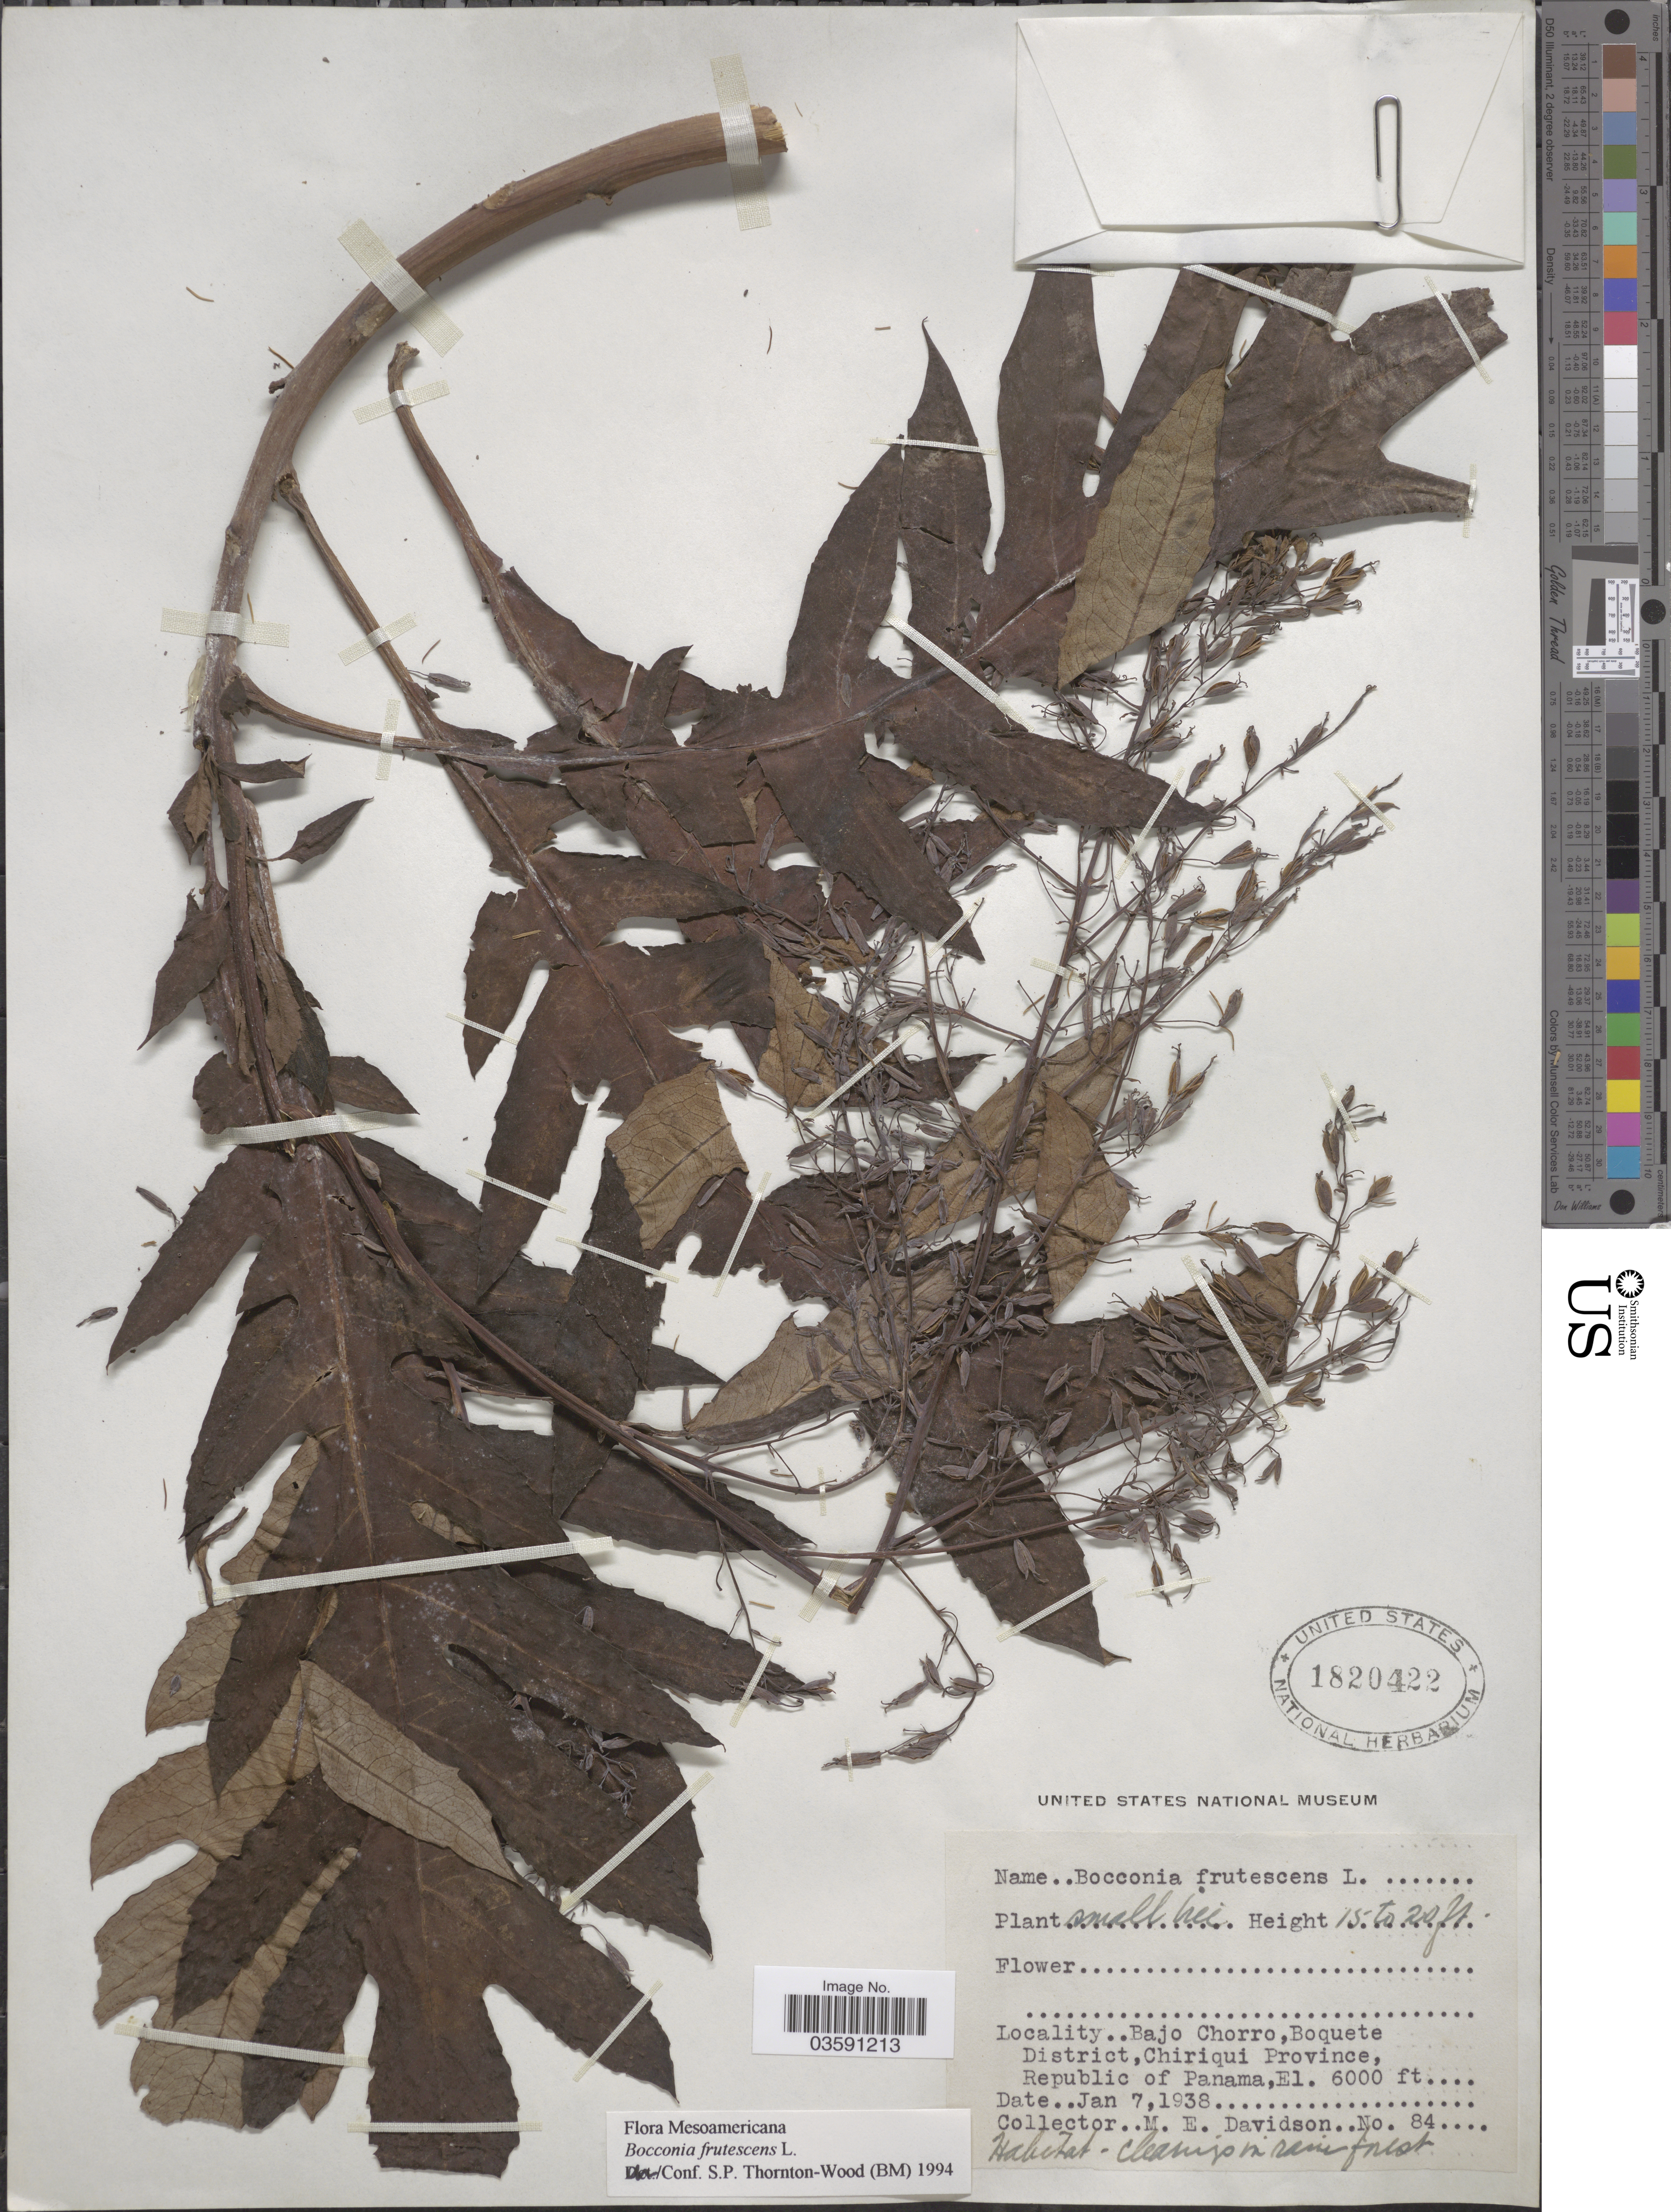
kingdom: Plantae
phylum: Tracheophyta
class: Magnoliopsida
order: Ranunculales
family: Papaveraceae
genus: Bocconia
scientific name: Bocconia frutescens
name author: L.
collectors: M. E. Davidson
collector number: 84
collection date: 1938-01-07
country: Panama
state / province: Chiriqui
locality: Bajo Chorro, Boquete District.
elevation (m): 1829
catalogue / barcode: US 1820422